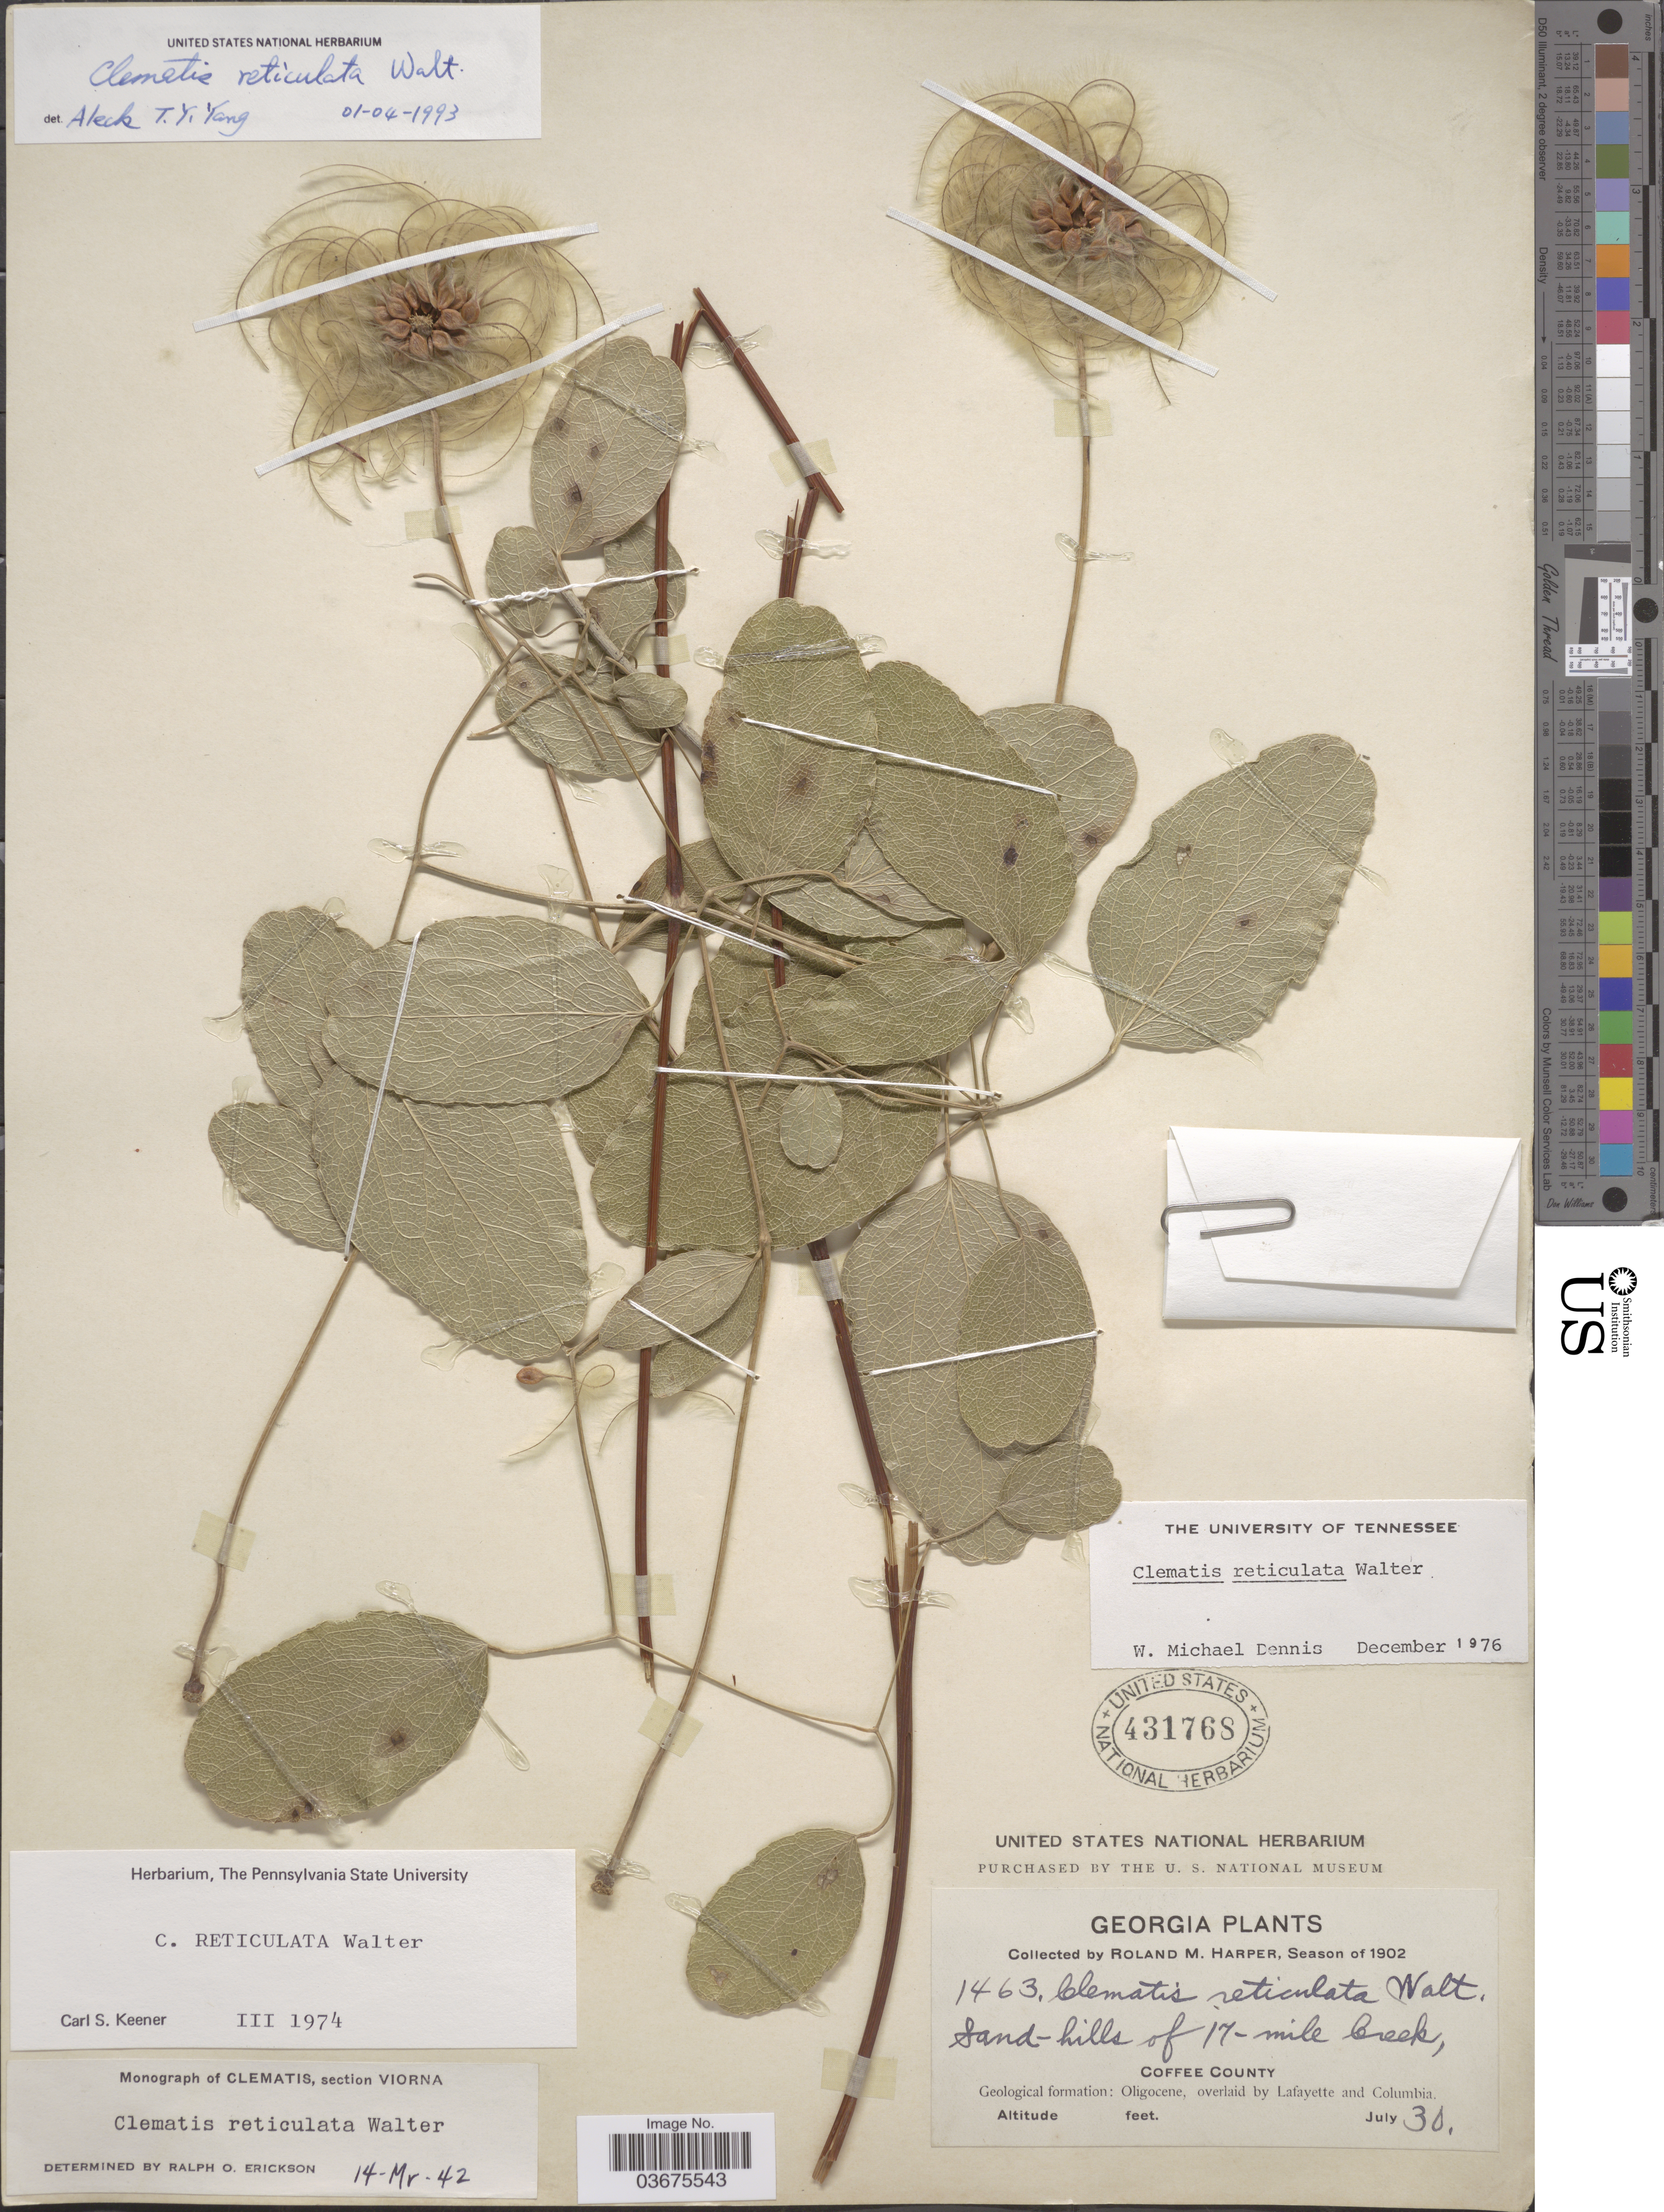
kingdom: Plantae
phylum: Tracheophyta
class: Magnoliopsida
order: Ranunculales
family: Ranunculaceae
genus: Clematis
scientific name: Clematis reticulata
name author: Walter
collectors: R. M. Harper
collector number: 1463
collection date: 1902-07-30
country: United States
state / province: Georgia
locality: Sand-hills of 17-mile Creek, Coffee County. Geological formation: Oligocene, overlaid by Lafayette and Columbia.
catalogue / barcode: US 431768